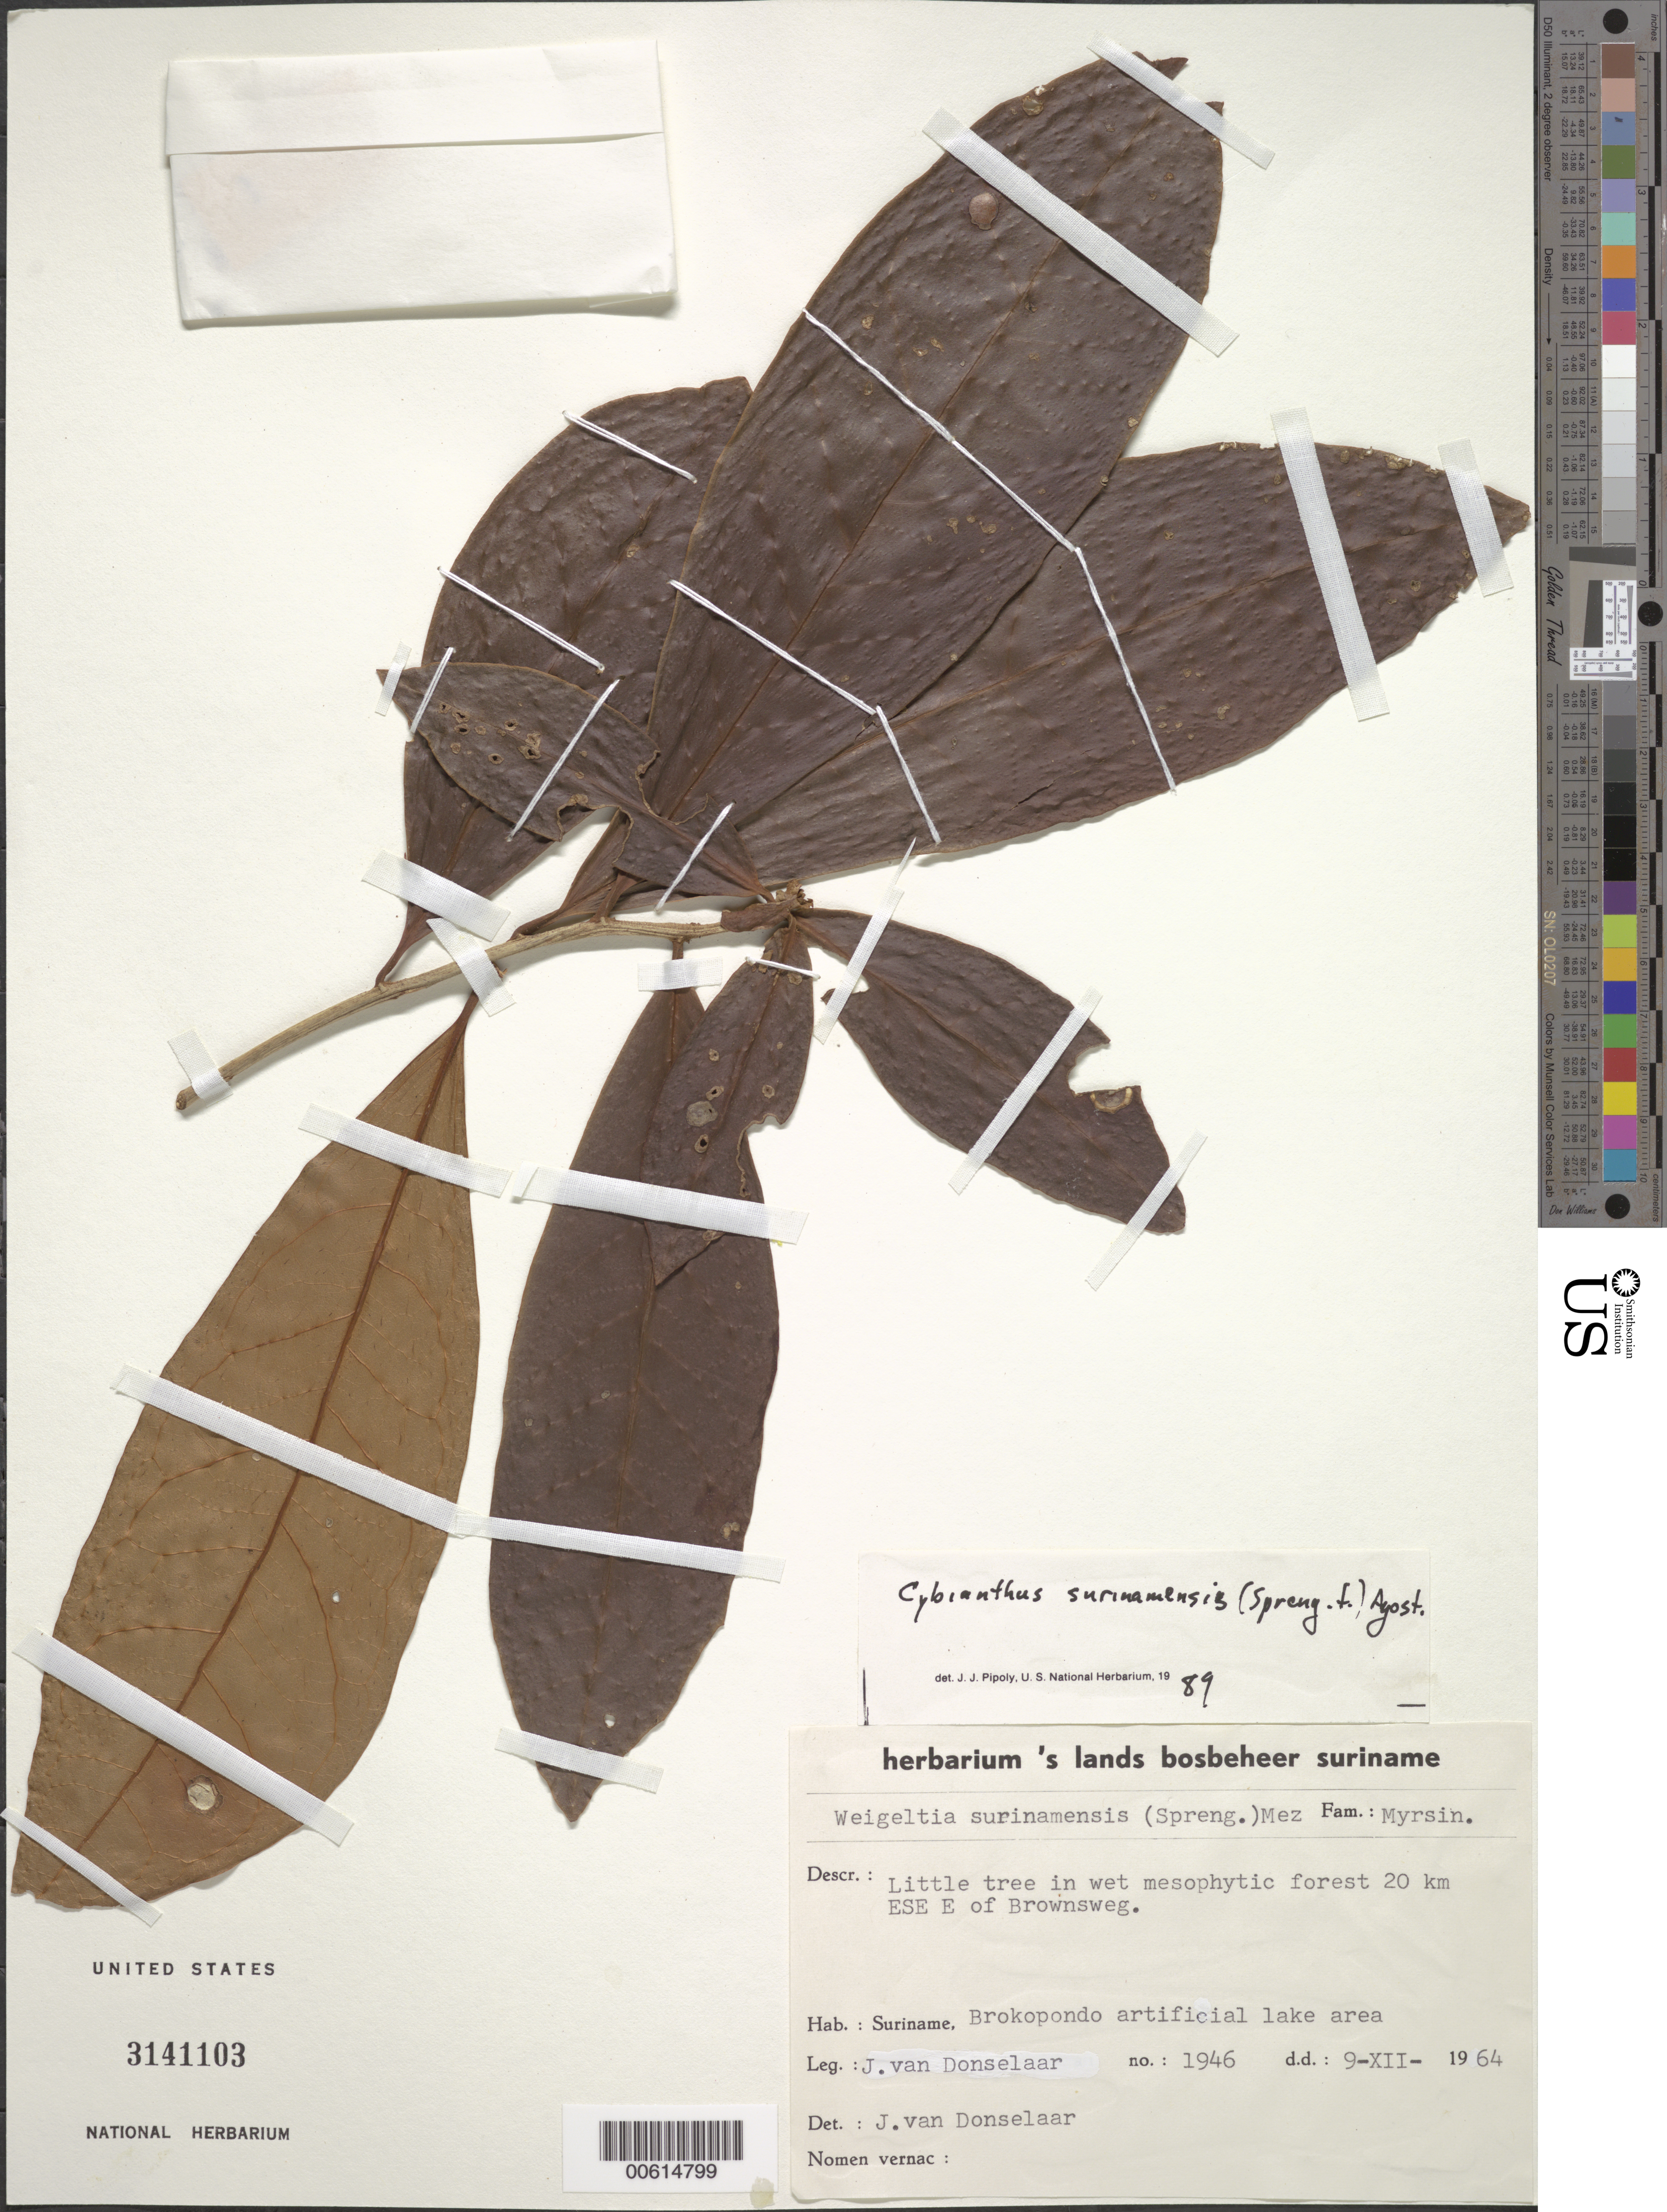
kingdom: Plantae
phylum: Tracheophyta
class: Magnoliopsida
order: Ericales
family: Primulaceae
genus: Weigeltia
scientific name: Weigeltia surinamensis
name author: (Spreng.) Mez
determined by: Donselaar, J. van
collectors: J. Donselaar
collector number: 1946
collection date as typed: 9-Dec-64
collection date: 1964-12-09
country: Suriname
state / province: Brokopondo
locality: Brokopondo, artificial lake area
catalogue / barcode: US 3141103